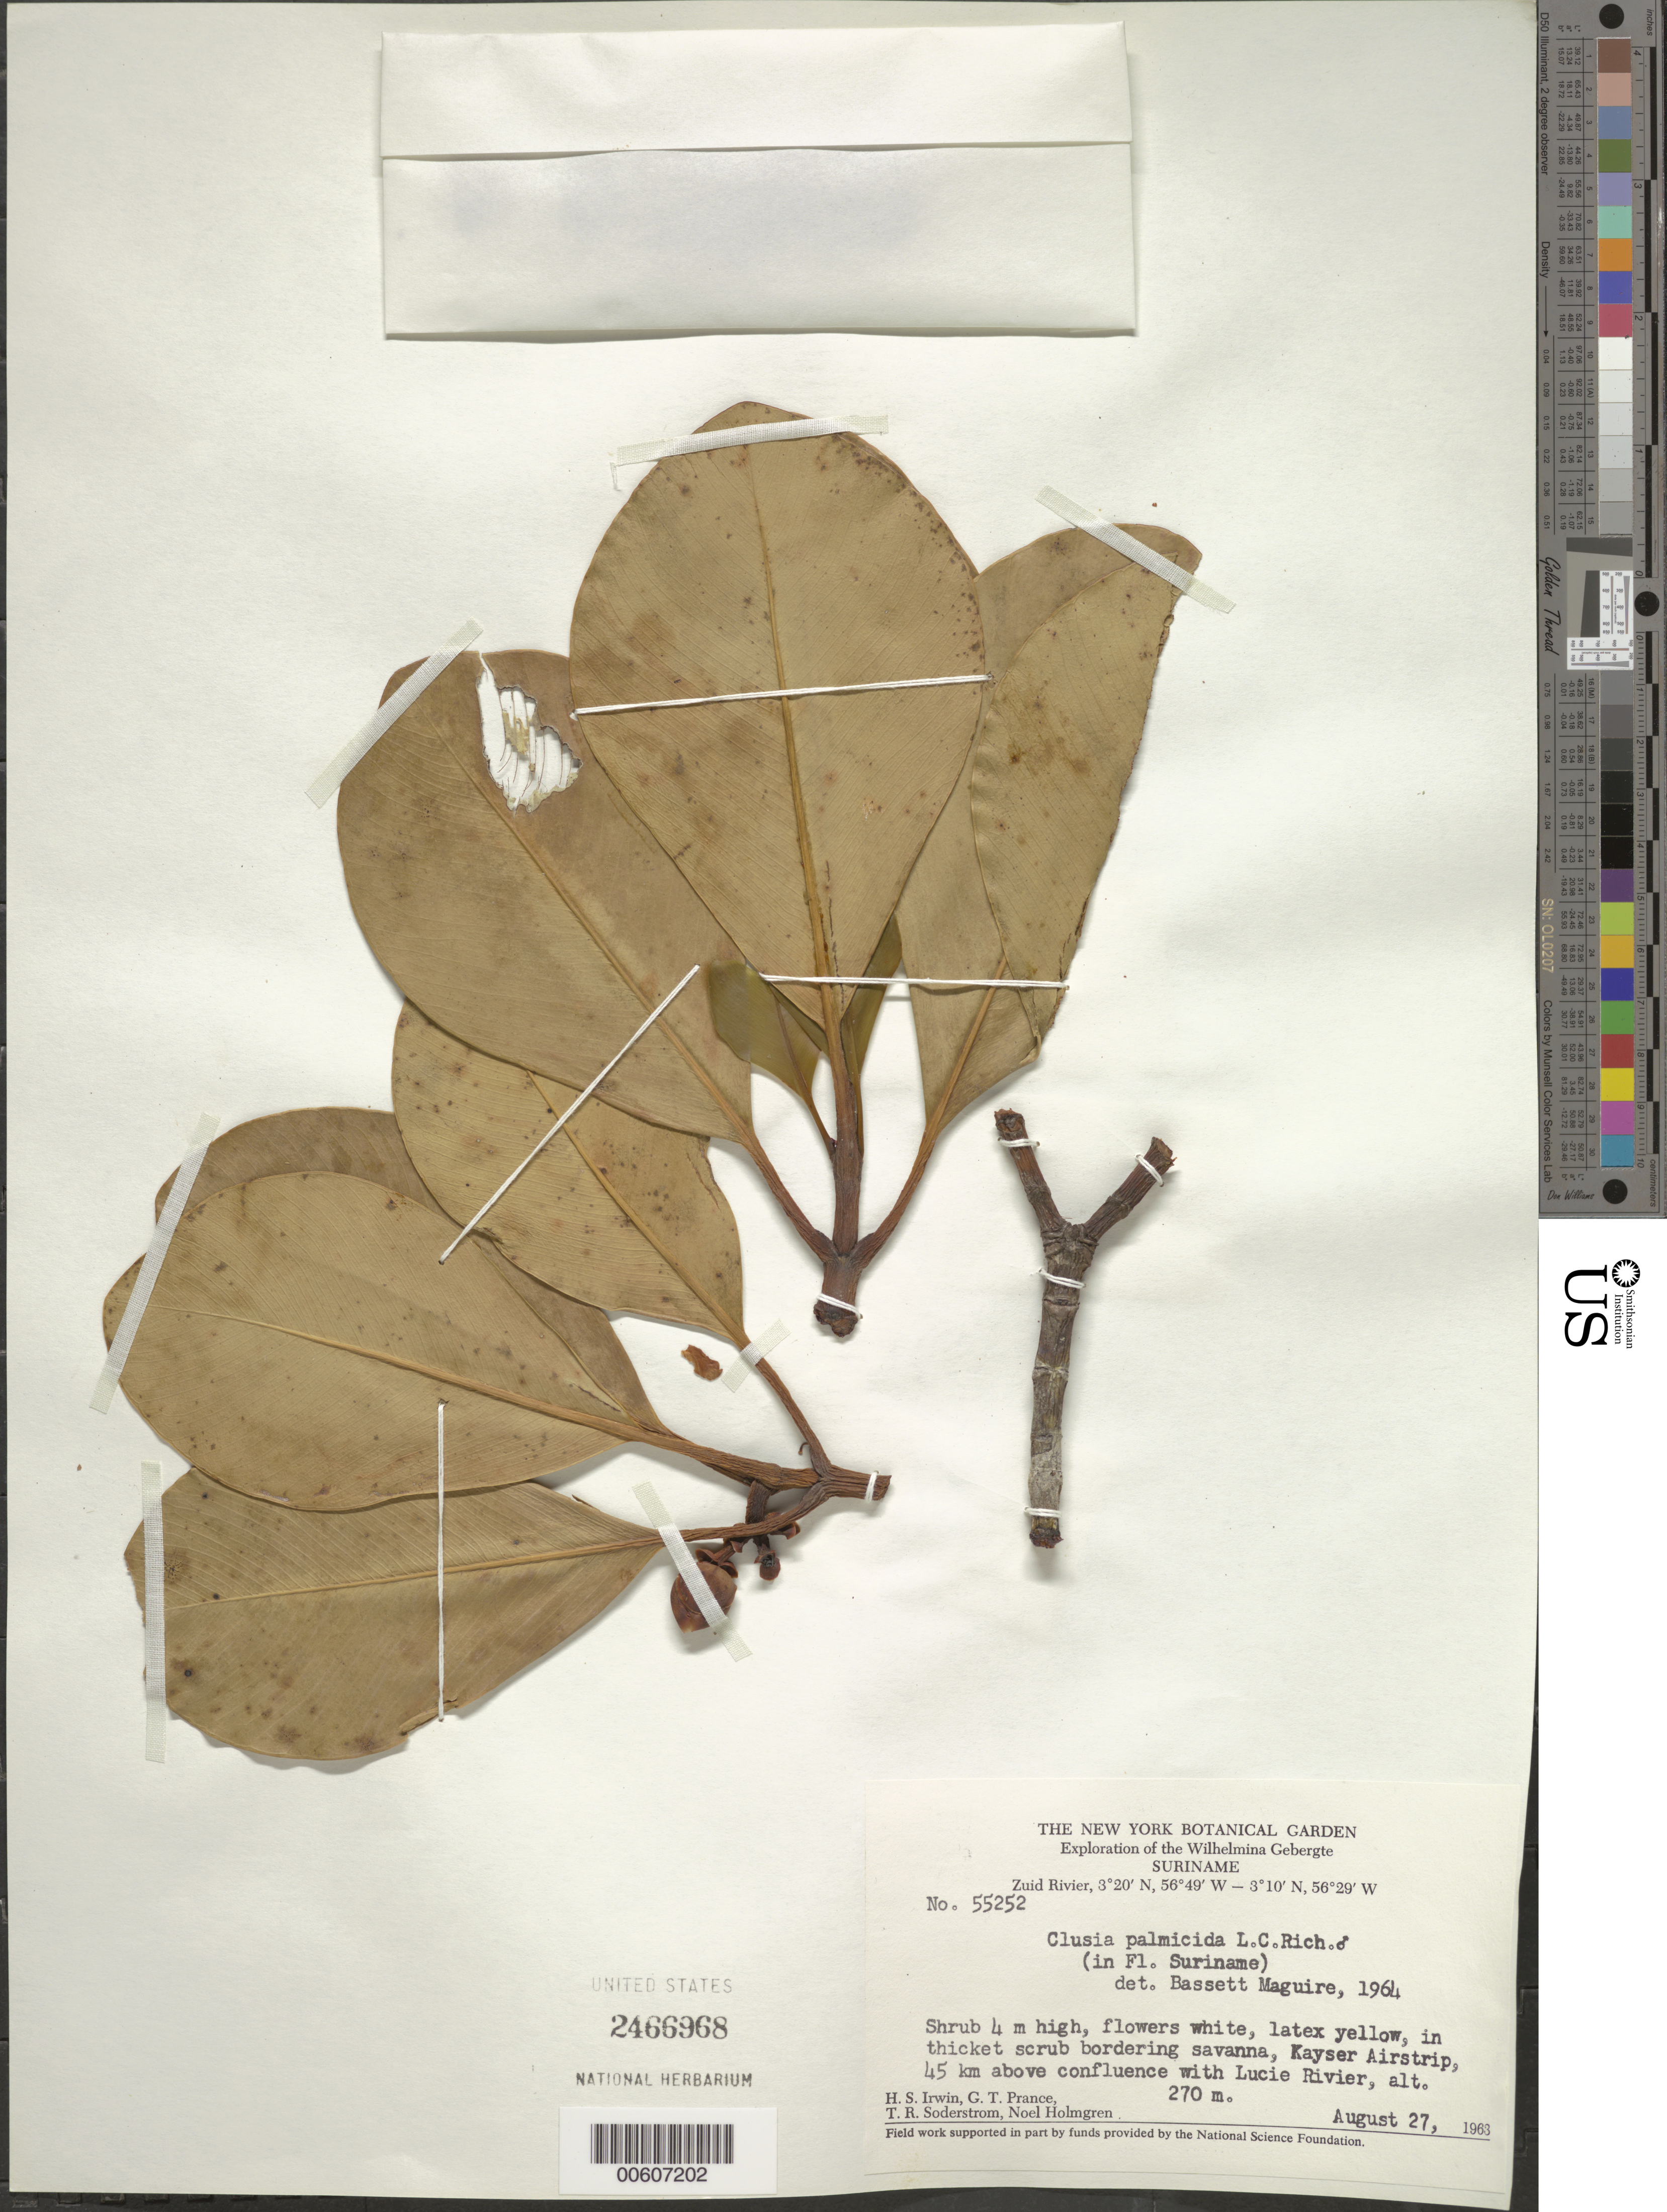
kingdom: Plantae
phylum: Tracheophyta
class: Magnoliopsida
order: Malpighiales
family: Clusiaceae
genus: Clusia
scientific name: Clusia palmicida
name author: Rich.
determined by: Maguire, Bassett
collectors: H. Irwin, G. T. Prance, T. R. Soderstrom & N. H. Holmgren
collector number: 55252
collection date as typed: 27-Aug-63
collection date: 1963-08-27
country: Suriname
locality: Kayser Airstrip, Zuid R., 45 km above confl. with Lucie R., Wilhelmina Gebergte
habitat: Thicket scrub bordering savanna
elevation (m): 270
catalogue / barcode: US 2466968